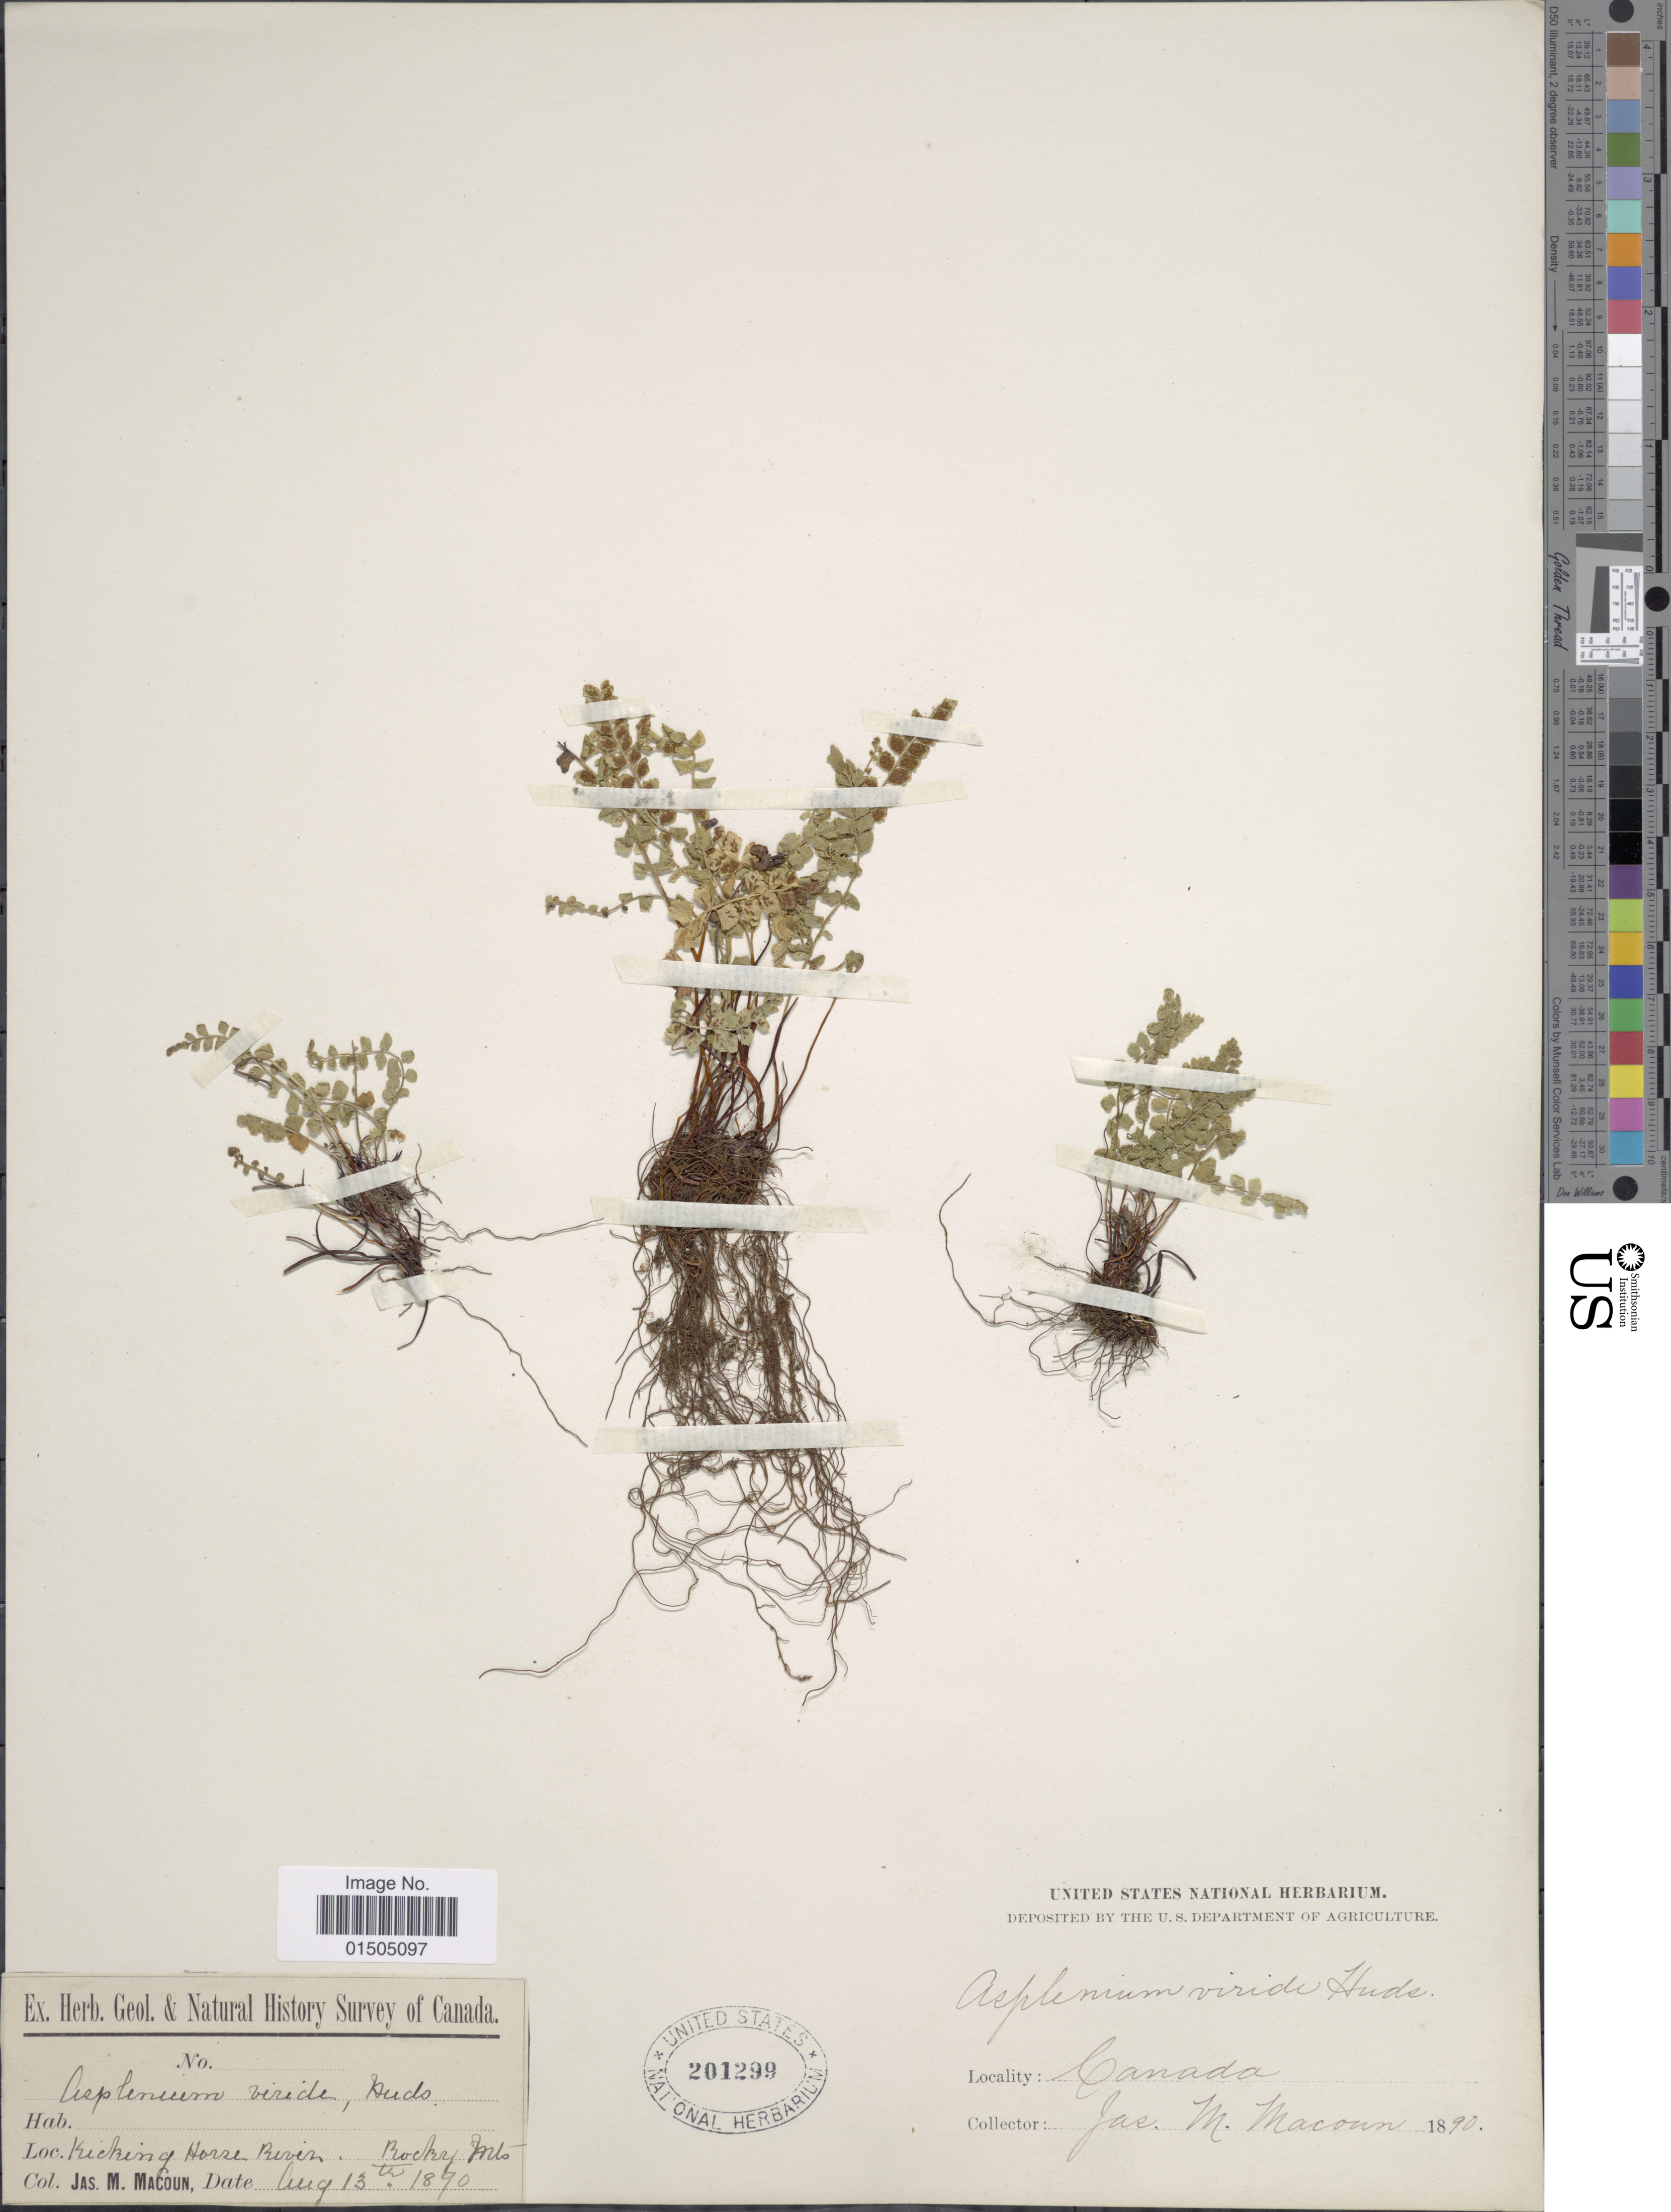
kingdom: Plantae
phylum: Tracheophyta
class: Polypodiopsida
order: Polypodiales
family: Aspleniaceae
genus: Asplenium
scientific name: Asplenium trichomanes-ramosum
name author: L.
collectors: J. M. Macoun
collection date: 1890-08-13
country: Canada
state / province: British Columbia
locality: Kicking Horse River, Rocky Mts.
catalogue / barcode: US 201299